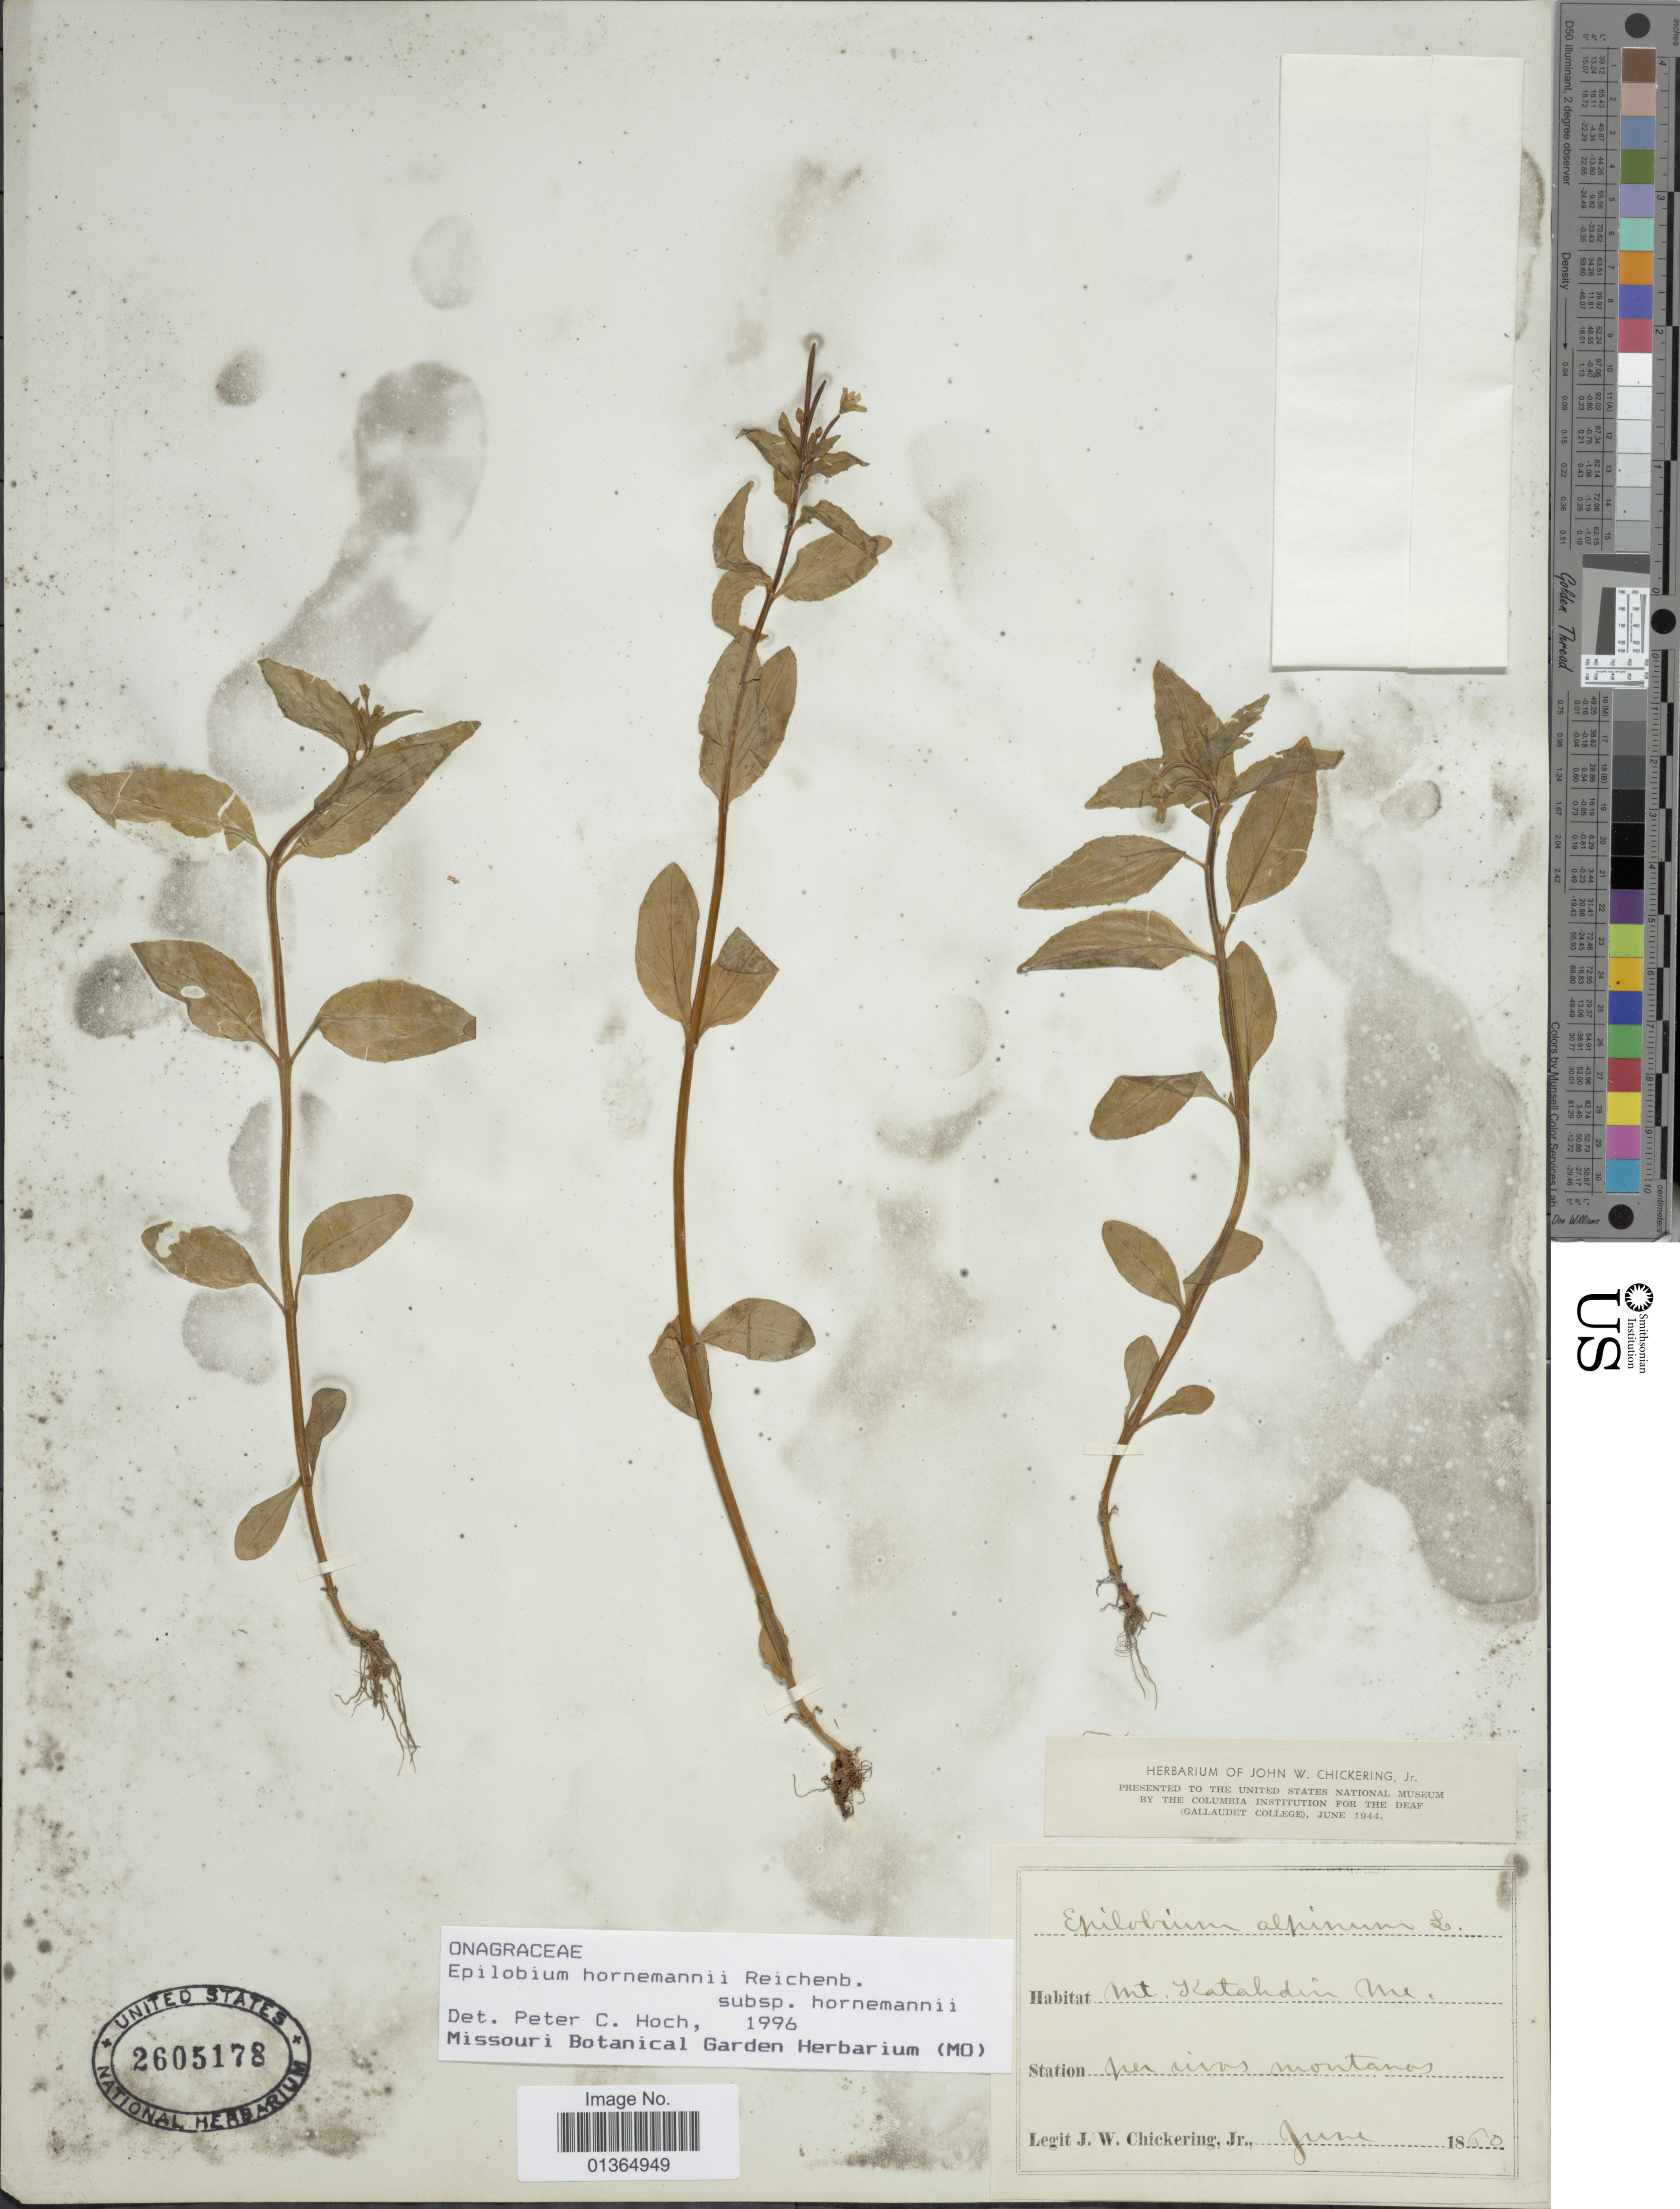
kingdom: Plantae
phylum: Tracheophyta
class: Magnoliopsida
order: Myrtales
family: Onagraceae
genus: Epilobium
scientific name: Epilobium hornemannii subsp. hornemannii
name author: Rchb.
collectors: J. W. Chickering Jr.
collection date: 1860-06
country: United States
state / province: Maine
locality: Mt. Katahdin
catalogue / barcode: US 2605178